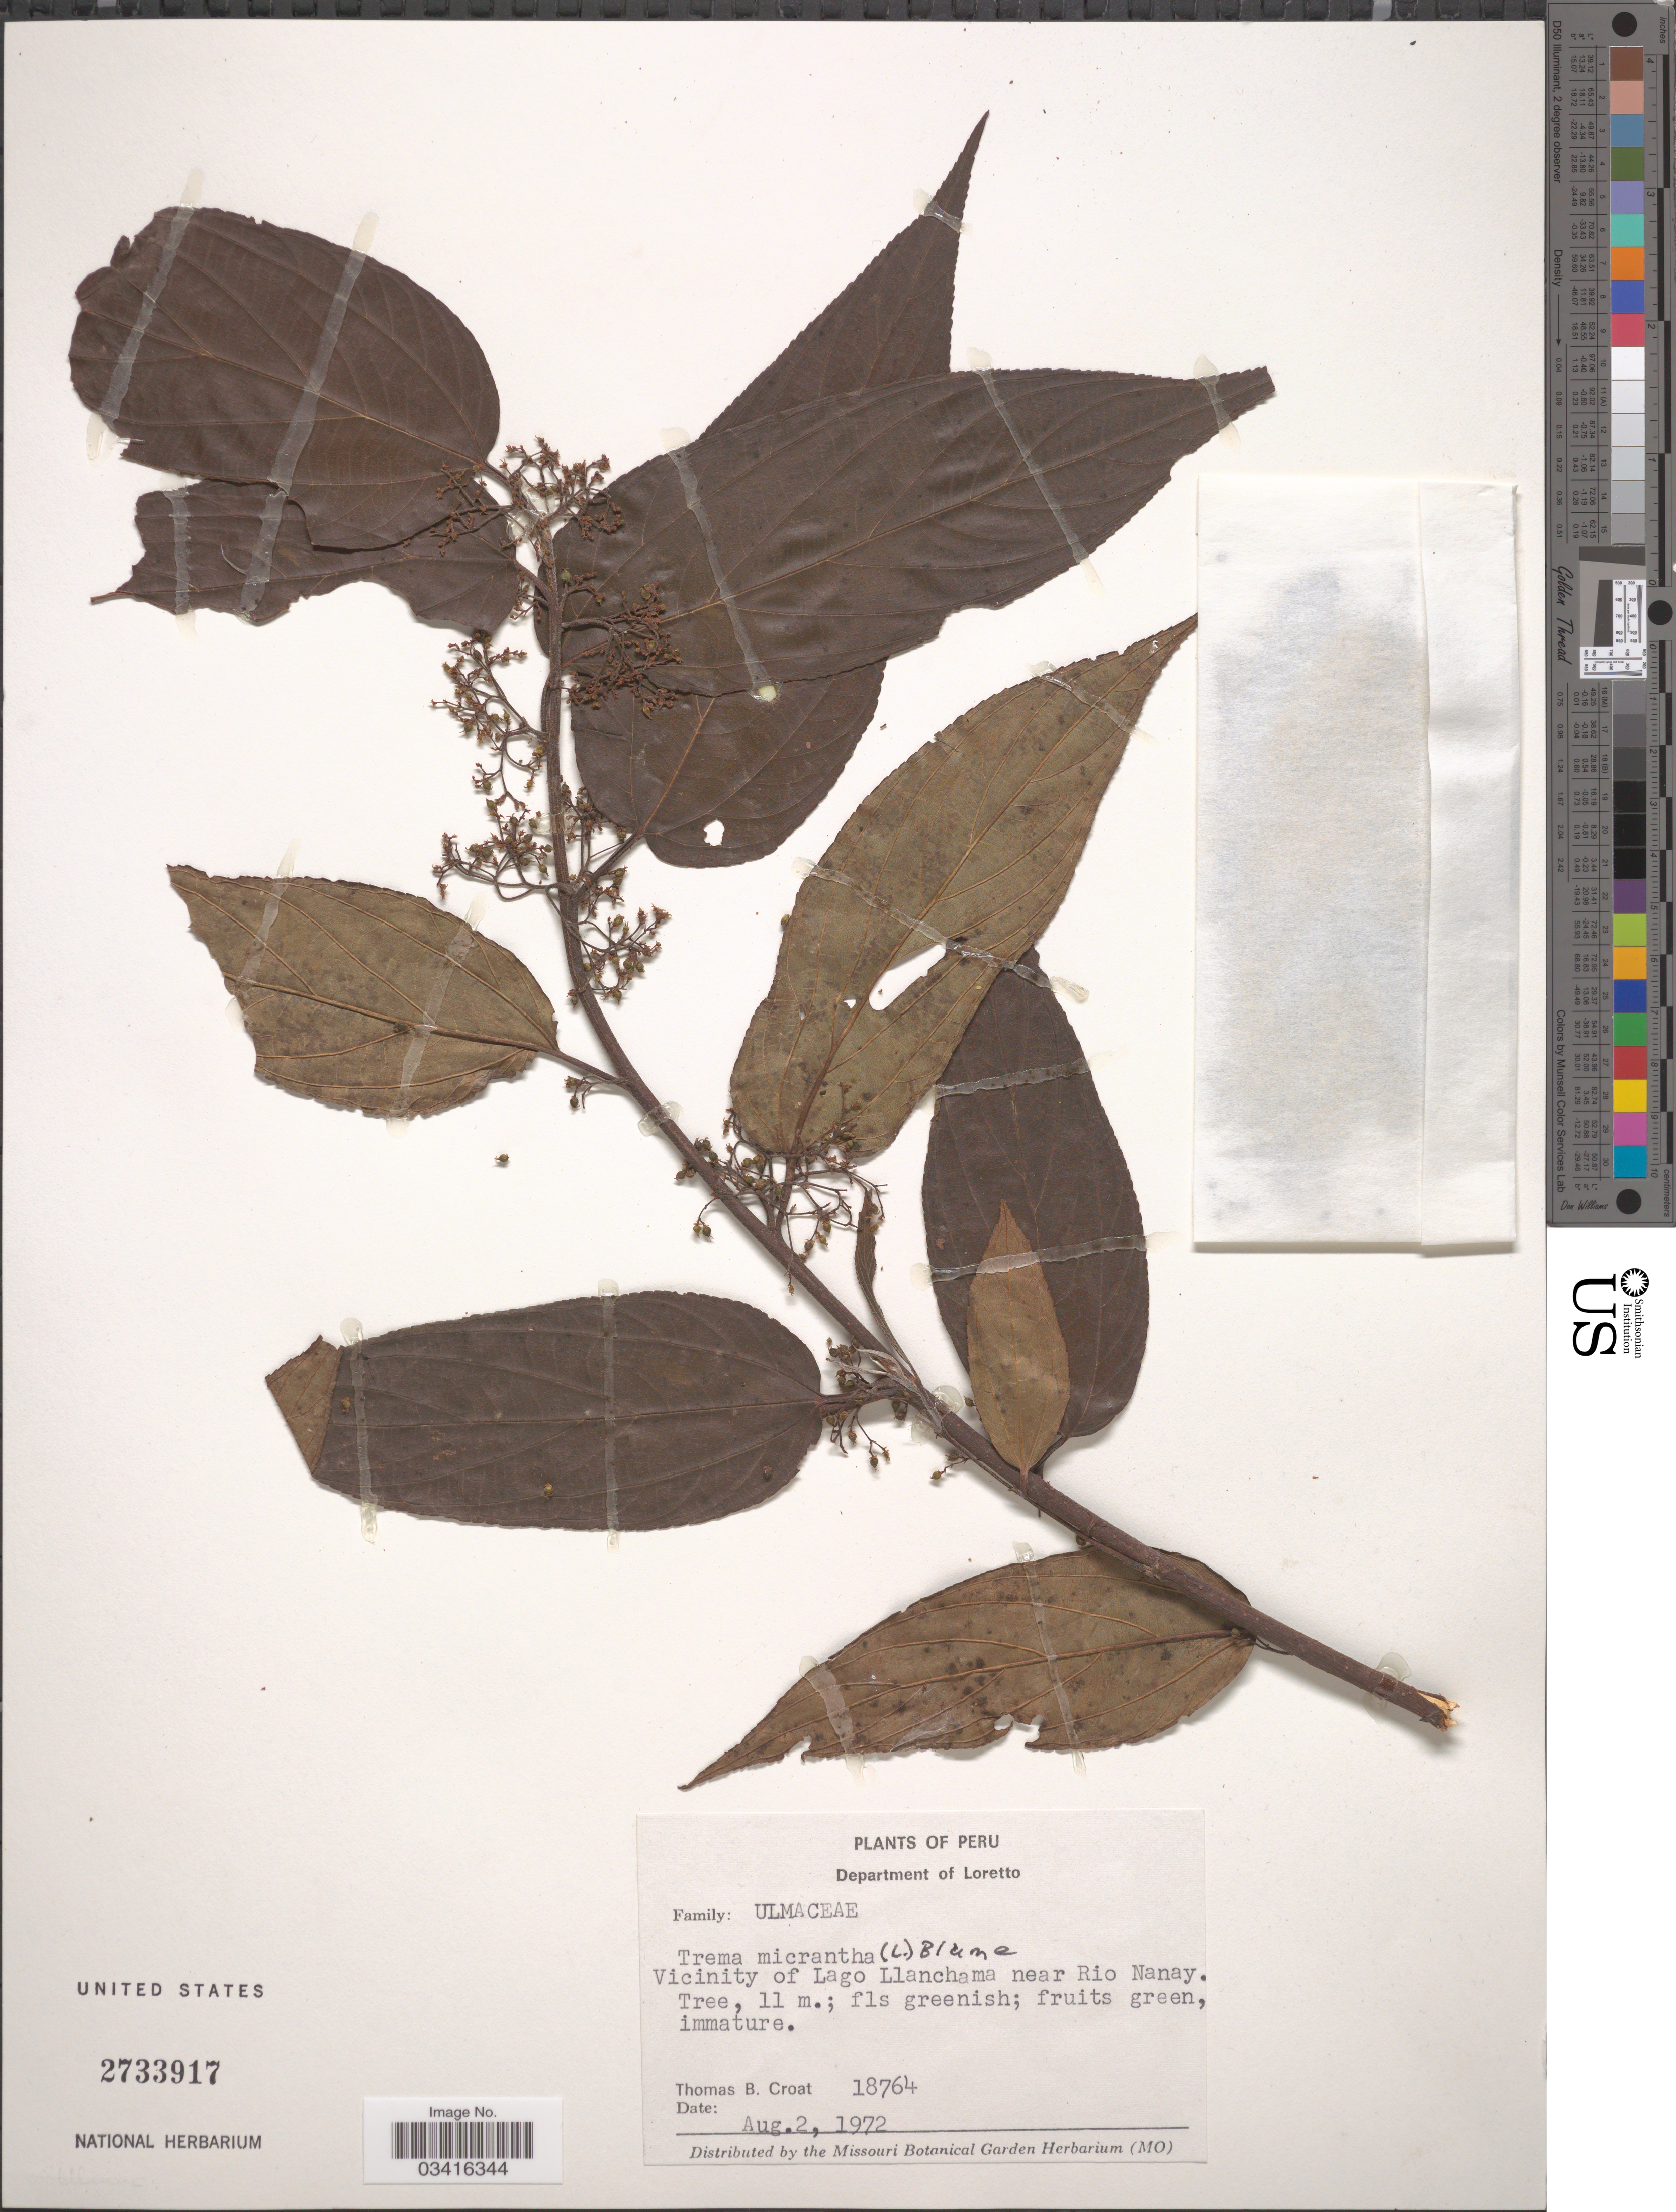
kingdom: Plantae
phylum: Tracheophyta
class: Magnoliopsida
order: Rosales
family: Cannabaceae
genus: Trema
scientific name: Trema micranthum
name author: (L.) Blume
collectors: T. B. Croat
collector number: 18764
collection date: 1972-08-02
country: Peru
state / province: Loreto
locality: Department of Loretto. Vicinity of Lago Llanchama near Rio Nanay.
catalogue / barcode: US 2733917